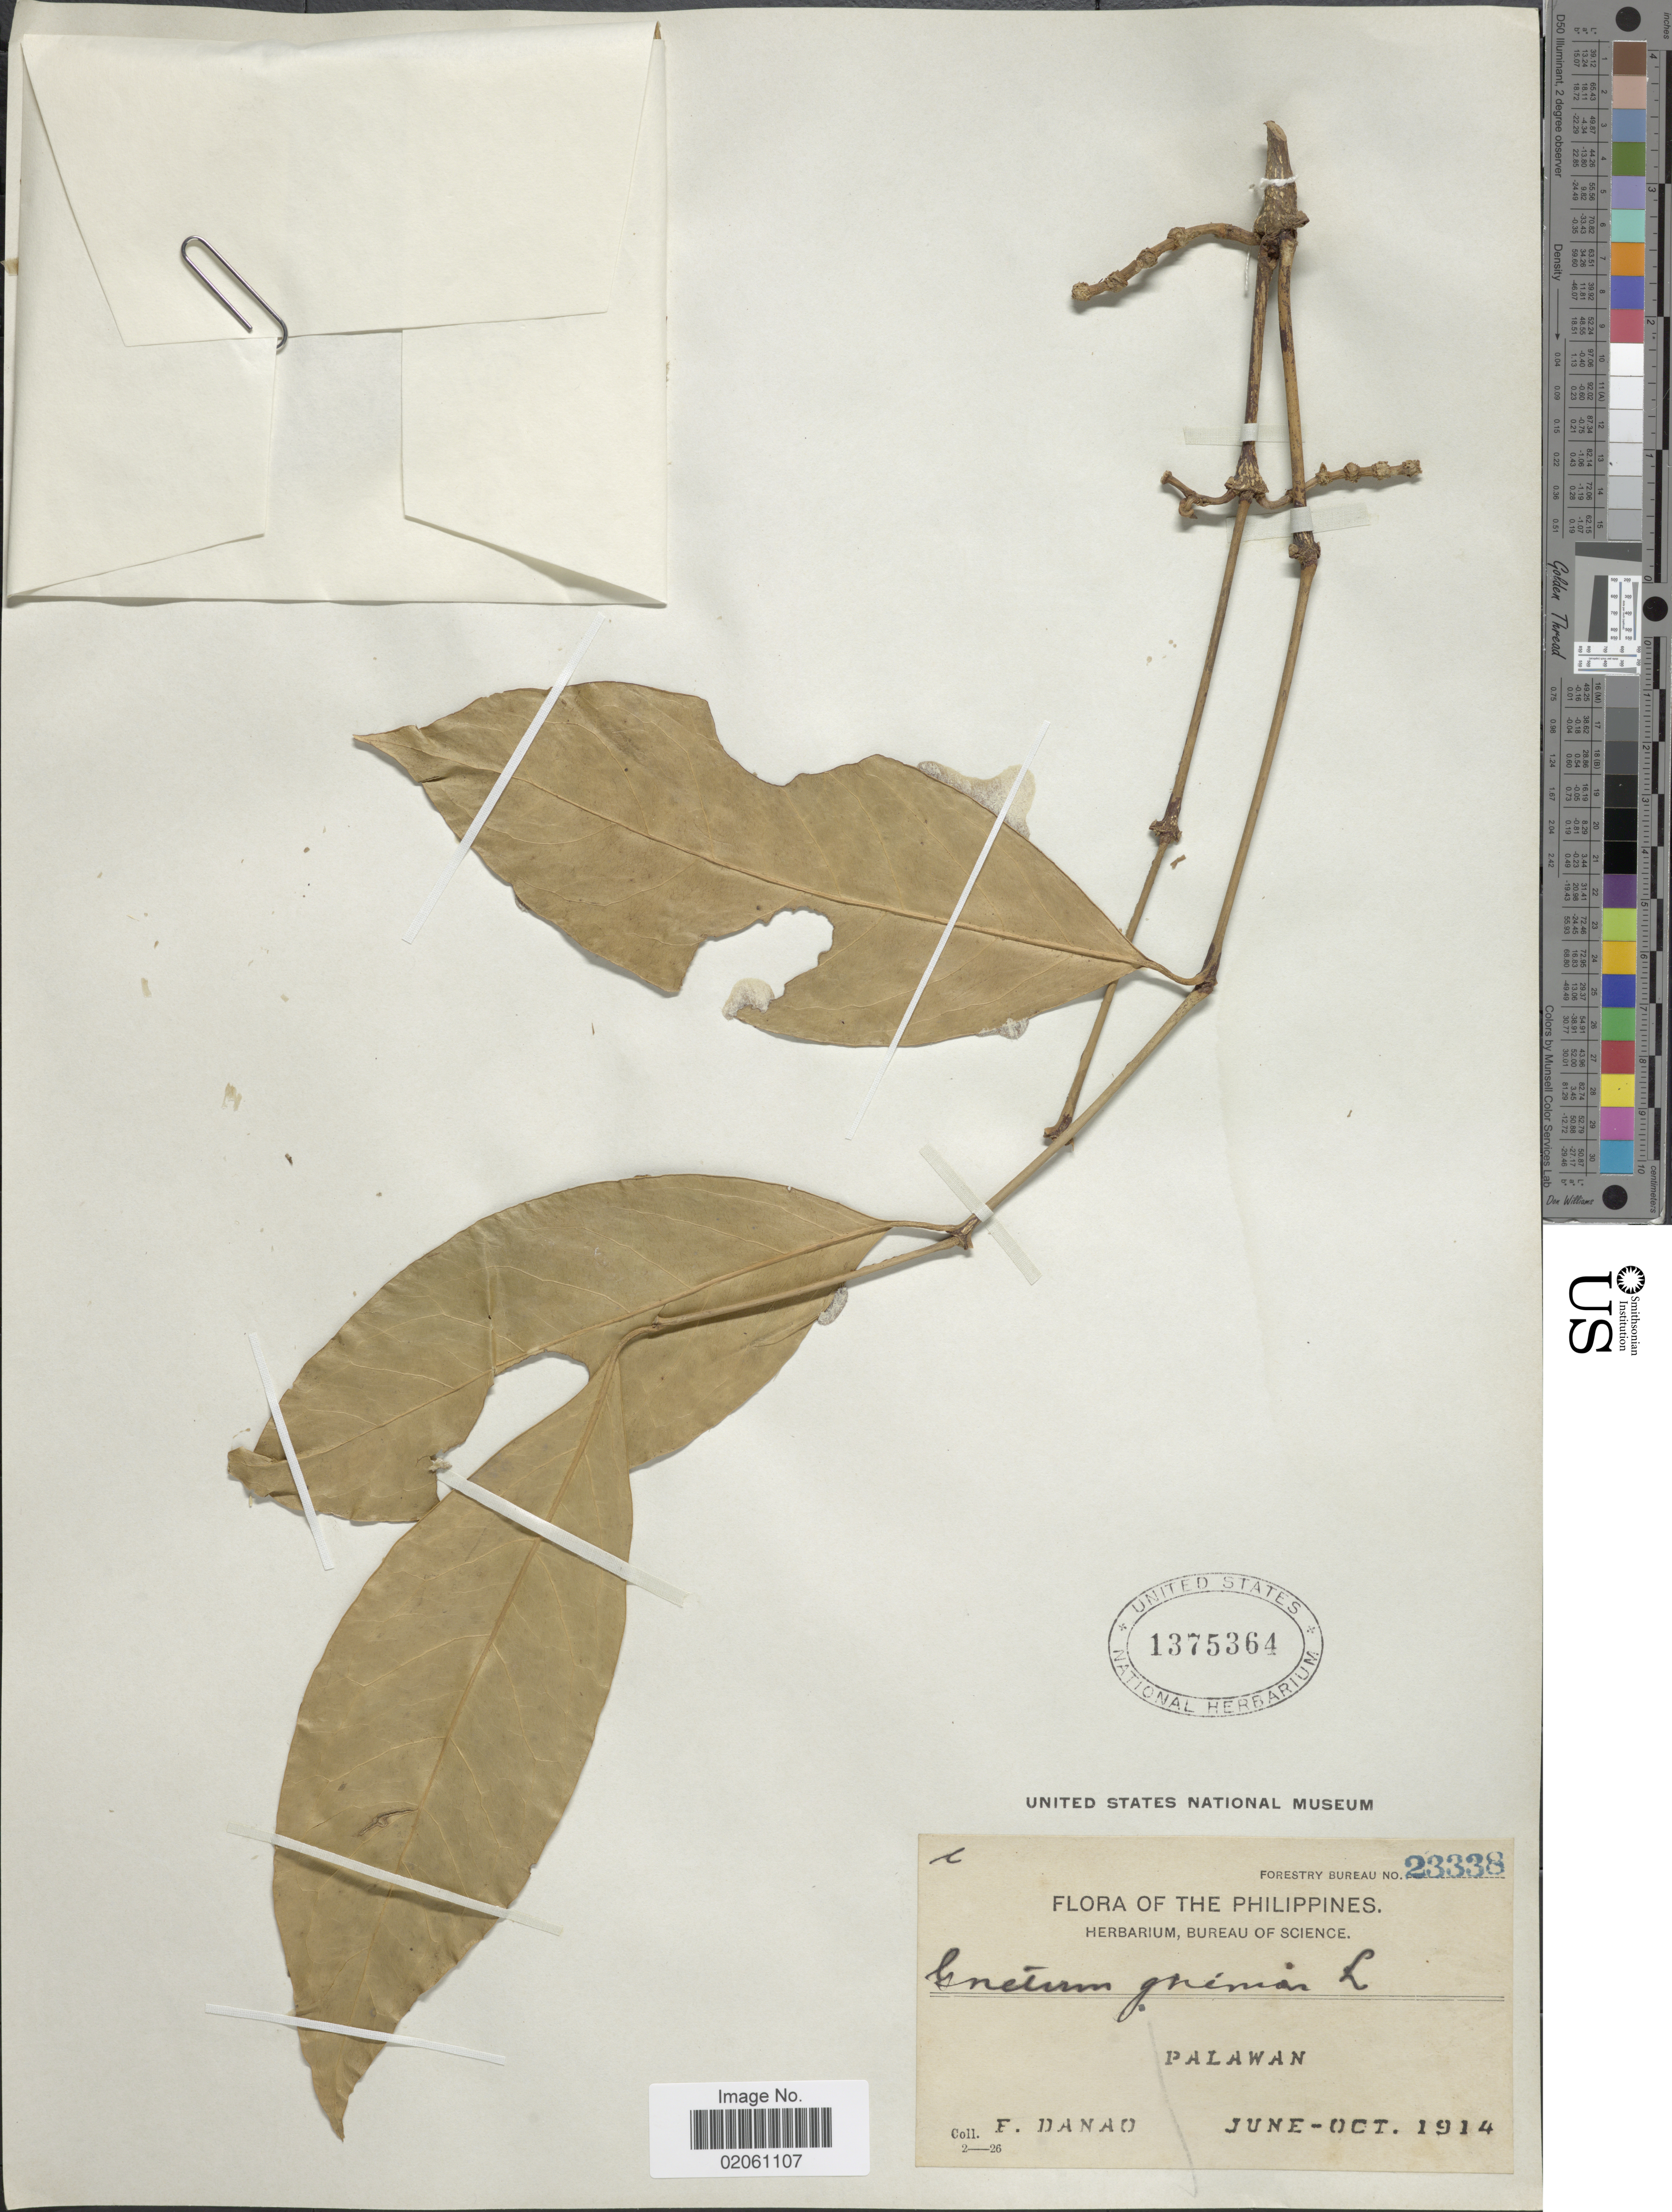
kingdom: Plantae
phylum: Tracheophyta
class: Gnetopsida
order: Gnetales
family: Gnetaceae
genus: Gnetum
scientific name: Gnetum gnemon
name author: L.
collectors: F. Danao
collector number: Forestry Bureau 23338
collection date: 1914-06/1914-10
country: Philippines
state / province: Eastern Visayas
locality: Palawan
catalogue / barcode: US 1375364